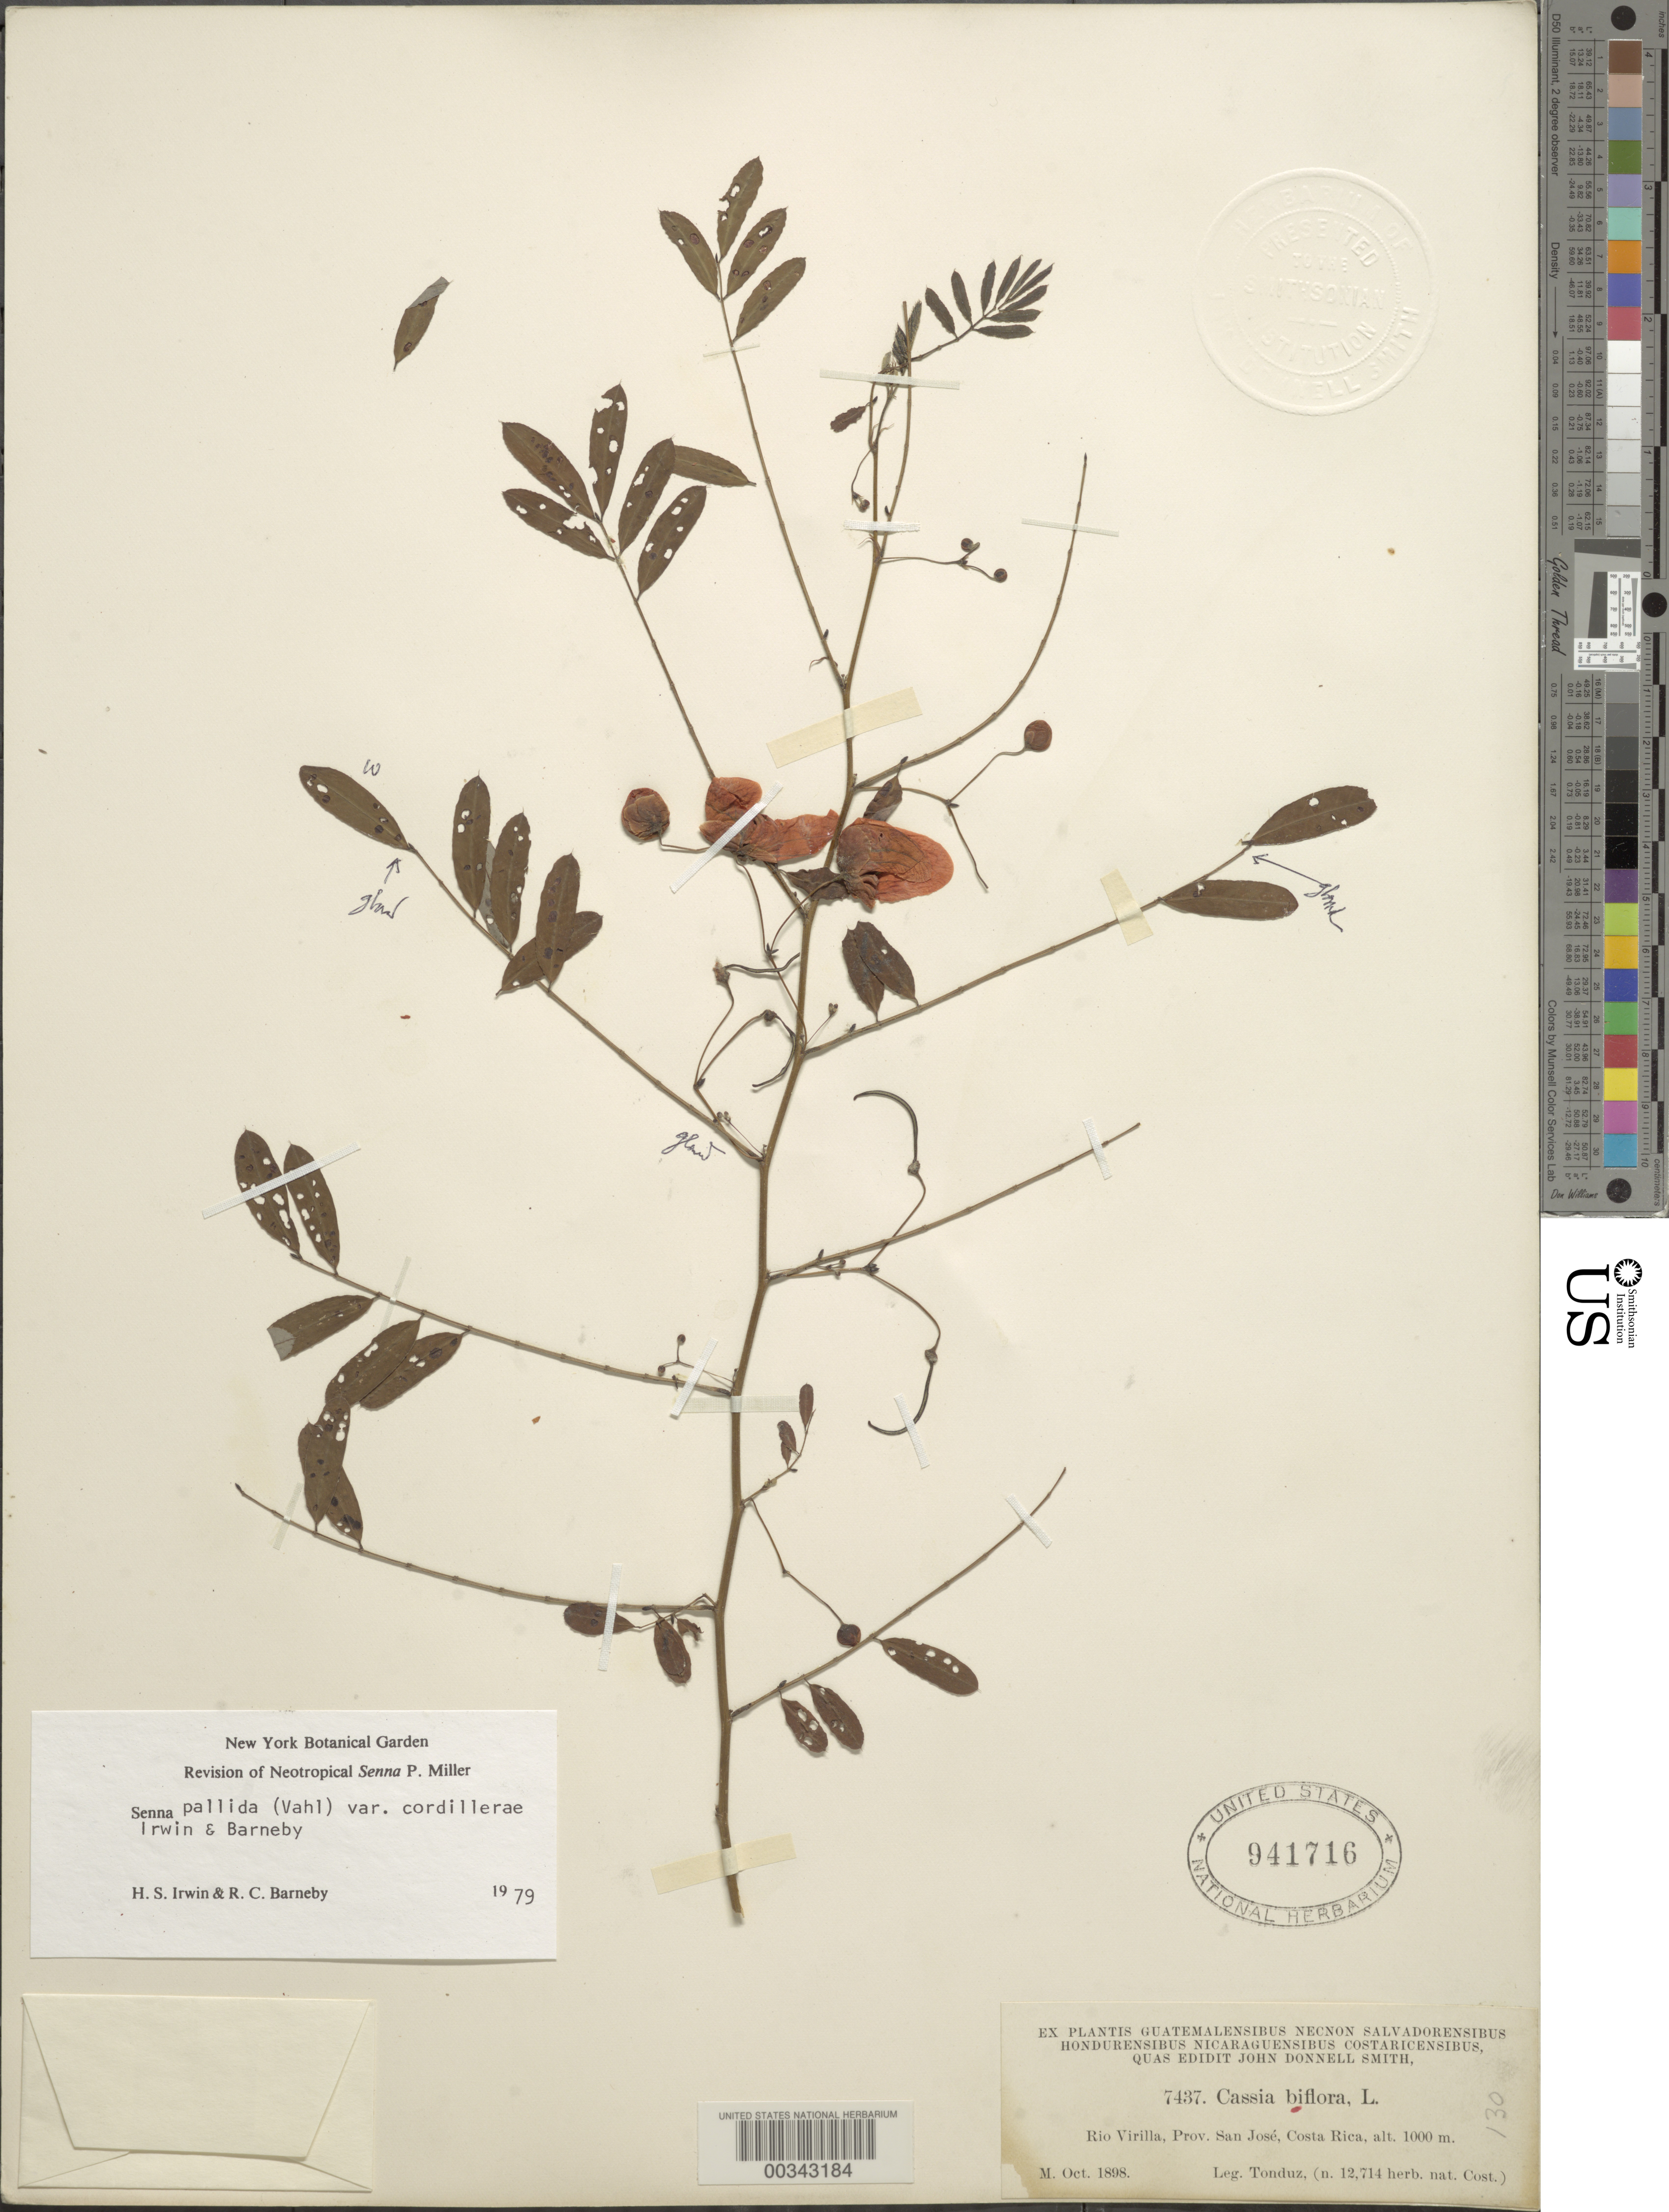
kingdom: Plantae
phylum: Tracheophyta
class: Magnoliopsida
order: Fabales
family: Fabaceae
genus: Senna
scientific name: Senna pallida var. cordillerae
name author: H.S. Irwin & Barneby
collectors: A. Tonduz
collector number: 7437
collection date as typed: Oct 1898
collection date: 1898-10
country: Costa Rica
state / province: San José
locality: Rio virilla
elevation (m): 1000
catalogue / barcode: US 941716